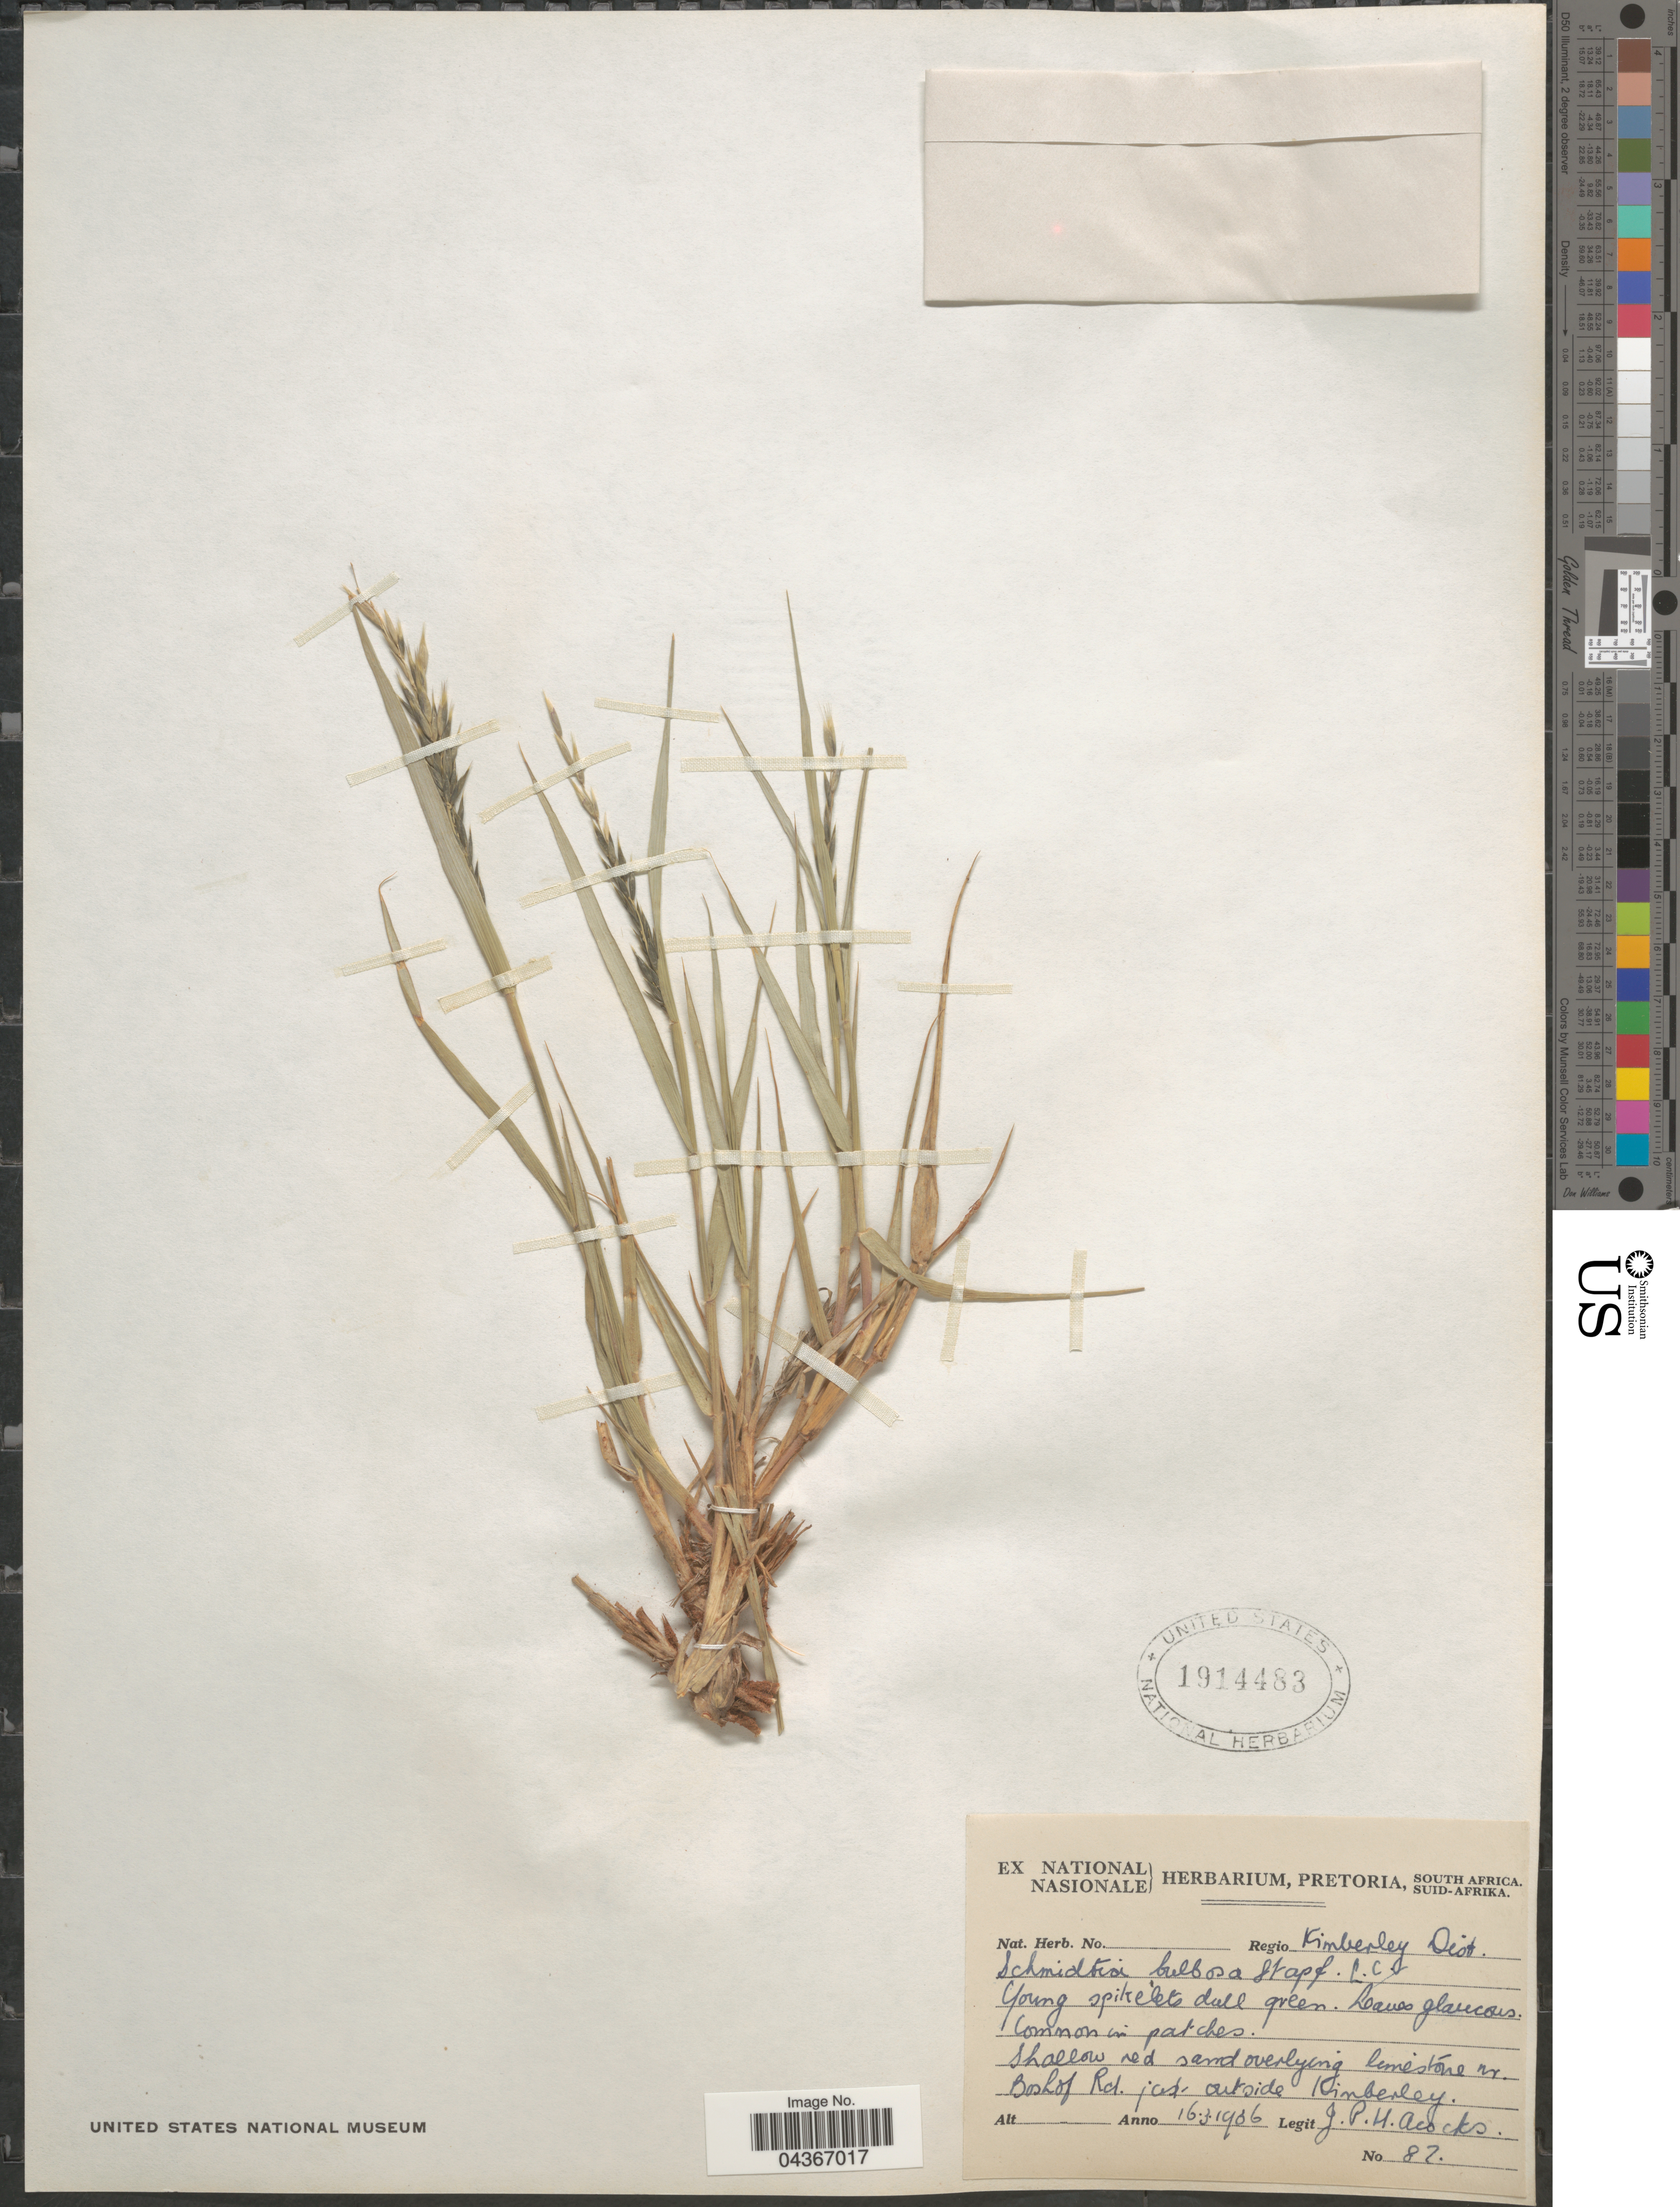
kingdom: Plantae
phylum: Tracheophyta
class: Liliopsida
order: Poales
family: Poaceae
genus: Schmidtia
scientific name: Schmidtia pappophoroides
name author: Steud. ex J.A. Schmidt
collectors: J. P. Acocks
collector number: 87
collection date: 1936-03-16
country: South Africa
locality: Regio Kimberley Dist. Common in patches. Nr. Boslof Rd. just outside Kimberley.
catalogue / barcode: US 1914483